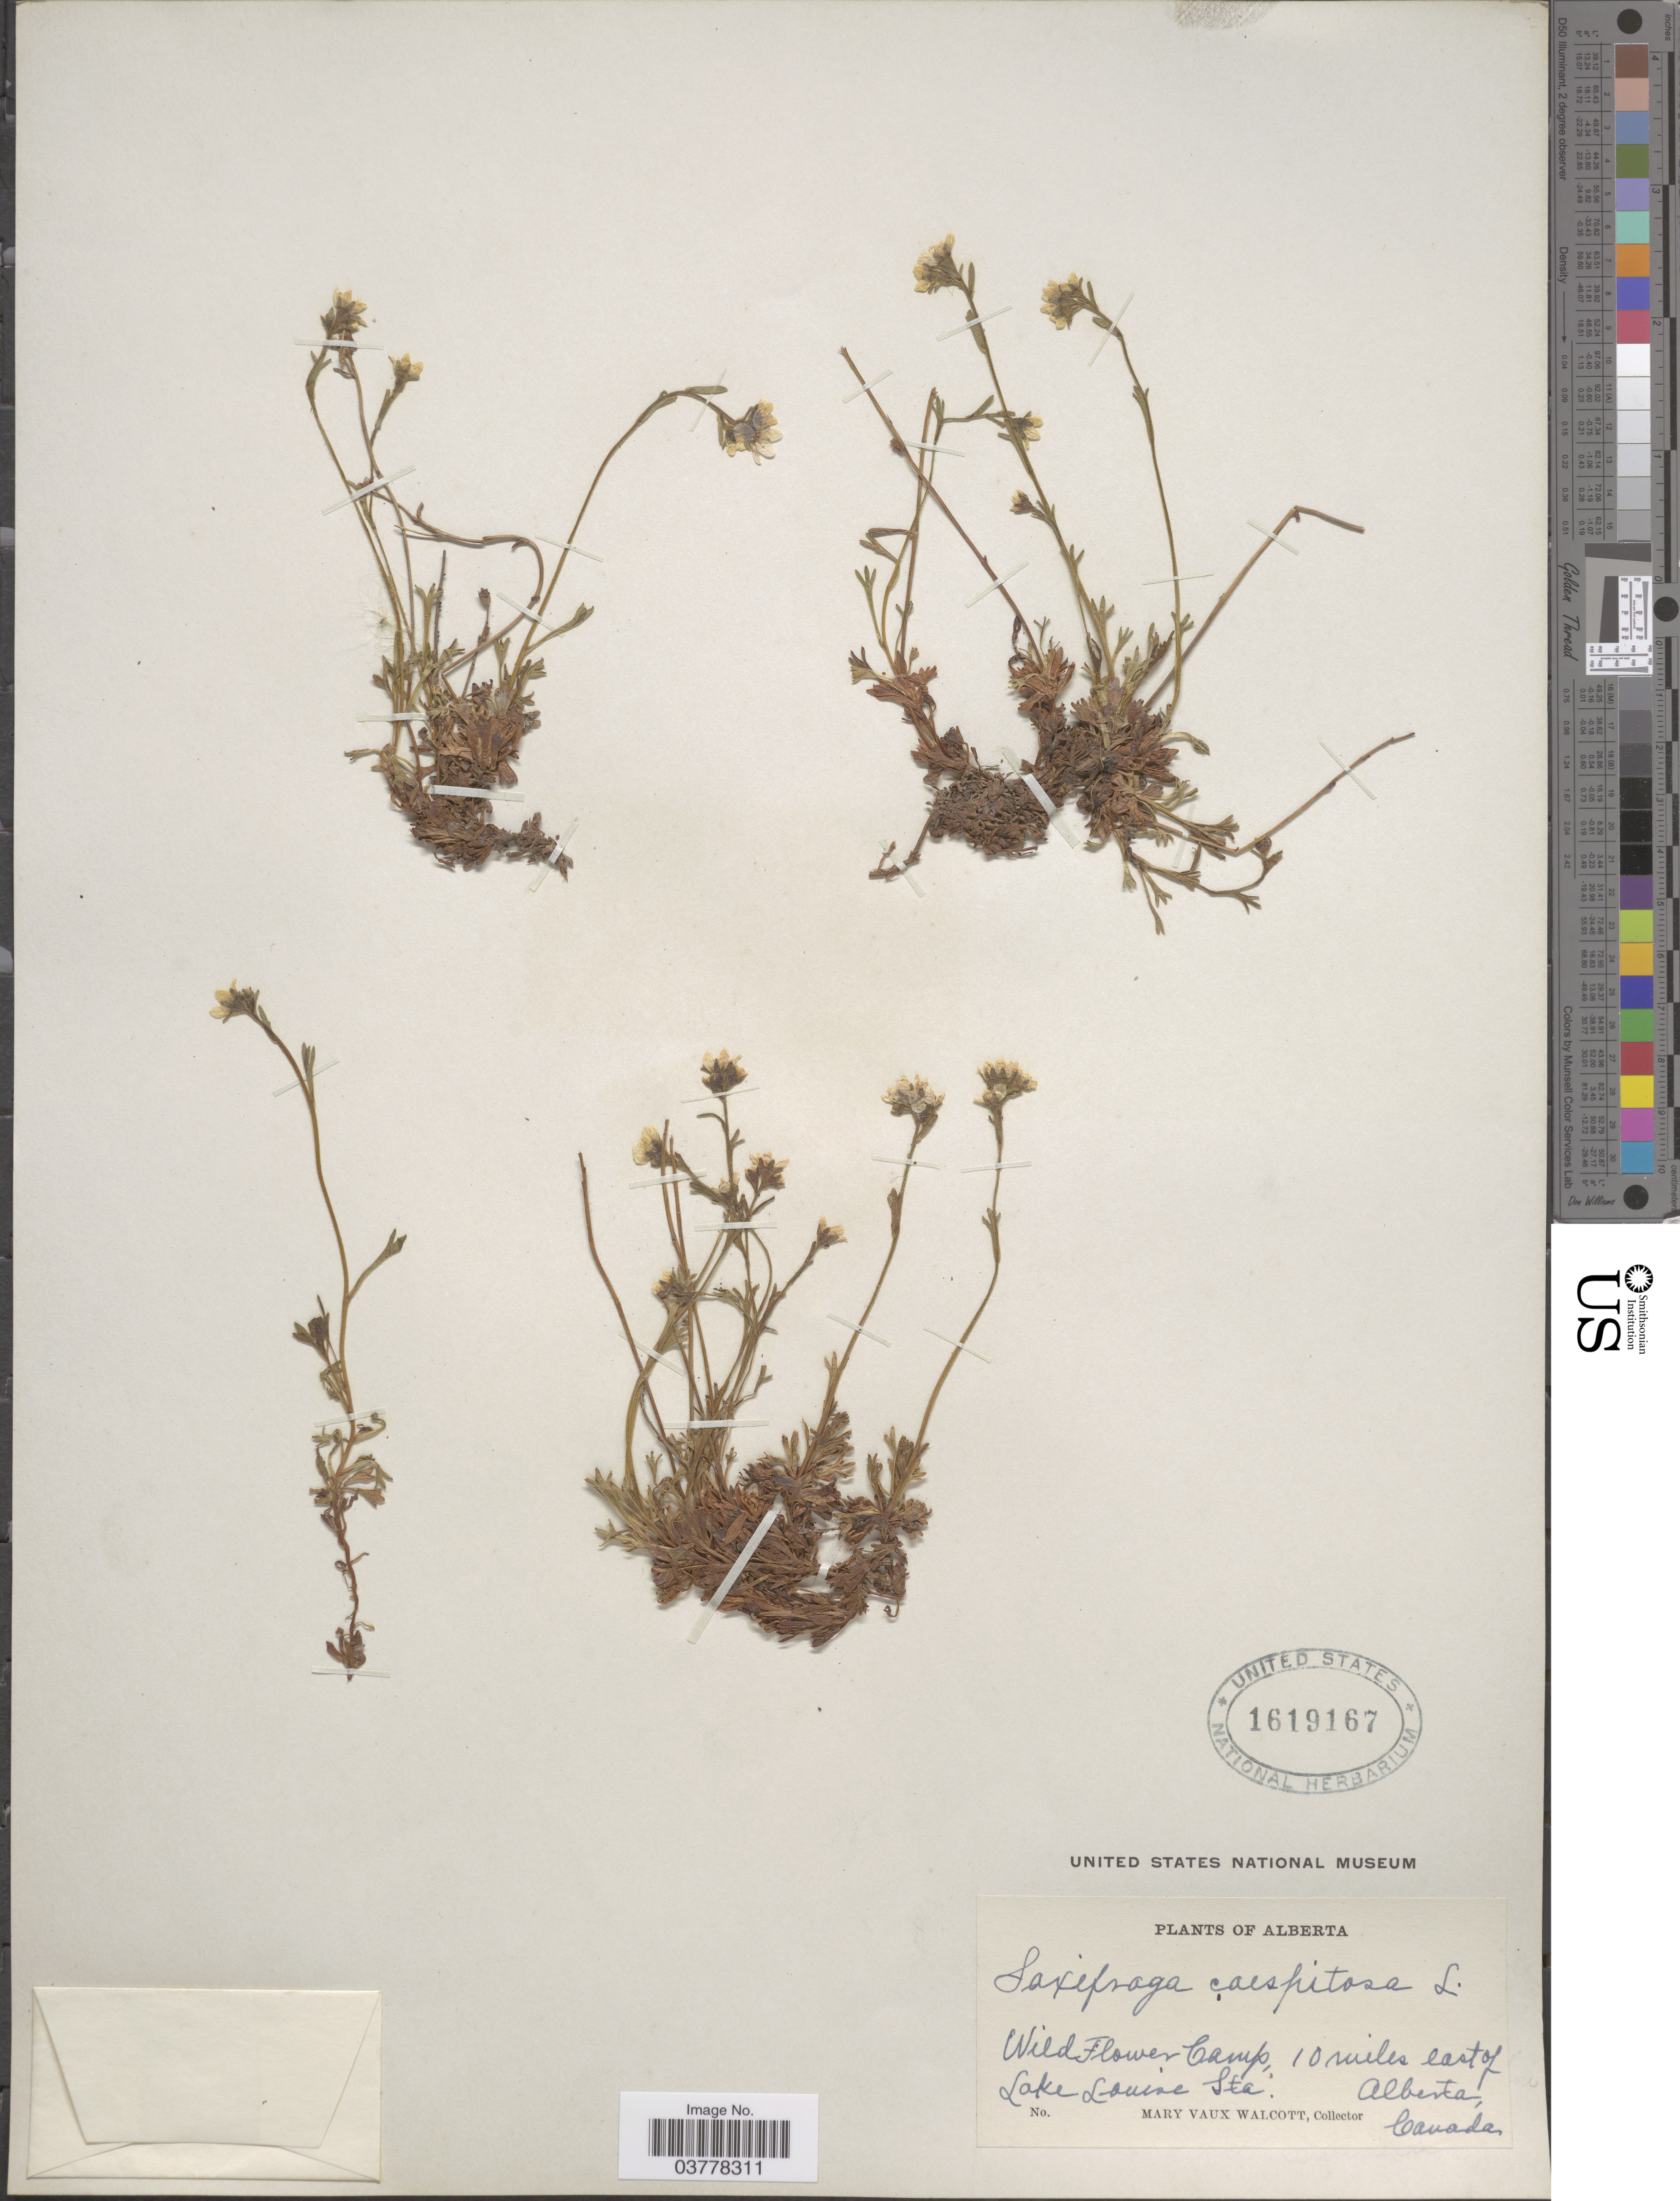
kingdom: Plantae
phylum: Tracheophyta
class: Magnoliopsida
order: Saxifragales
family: Saxifragaceae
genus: Saxifraga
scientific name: Saxifraga caespitosa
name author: L.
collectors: M. Walcott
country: Canada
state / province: Alberta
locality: Wild Flower Camp, 10 miles east of Lake Louise Sta.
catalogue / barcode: US 1619167